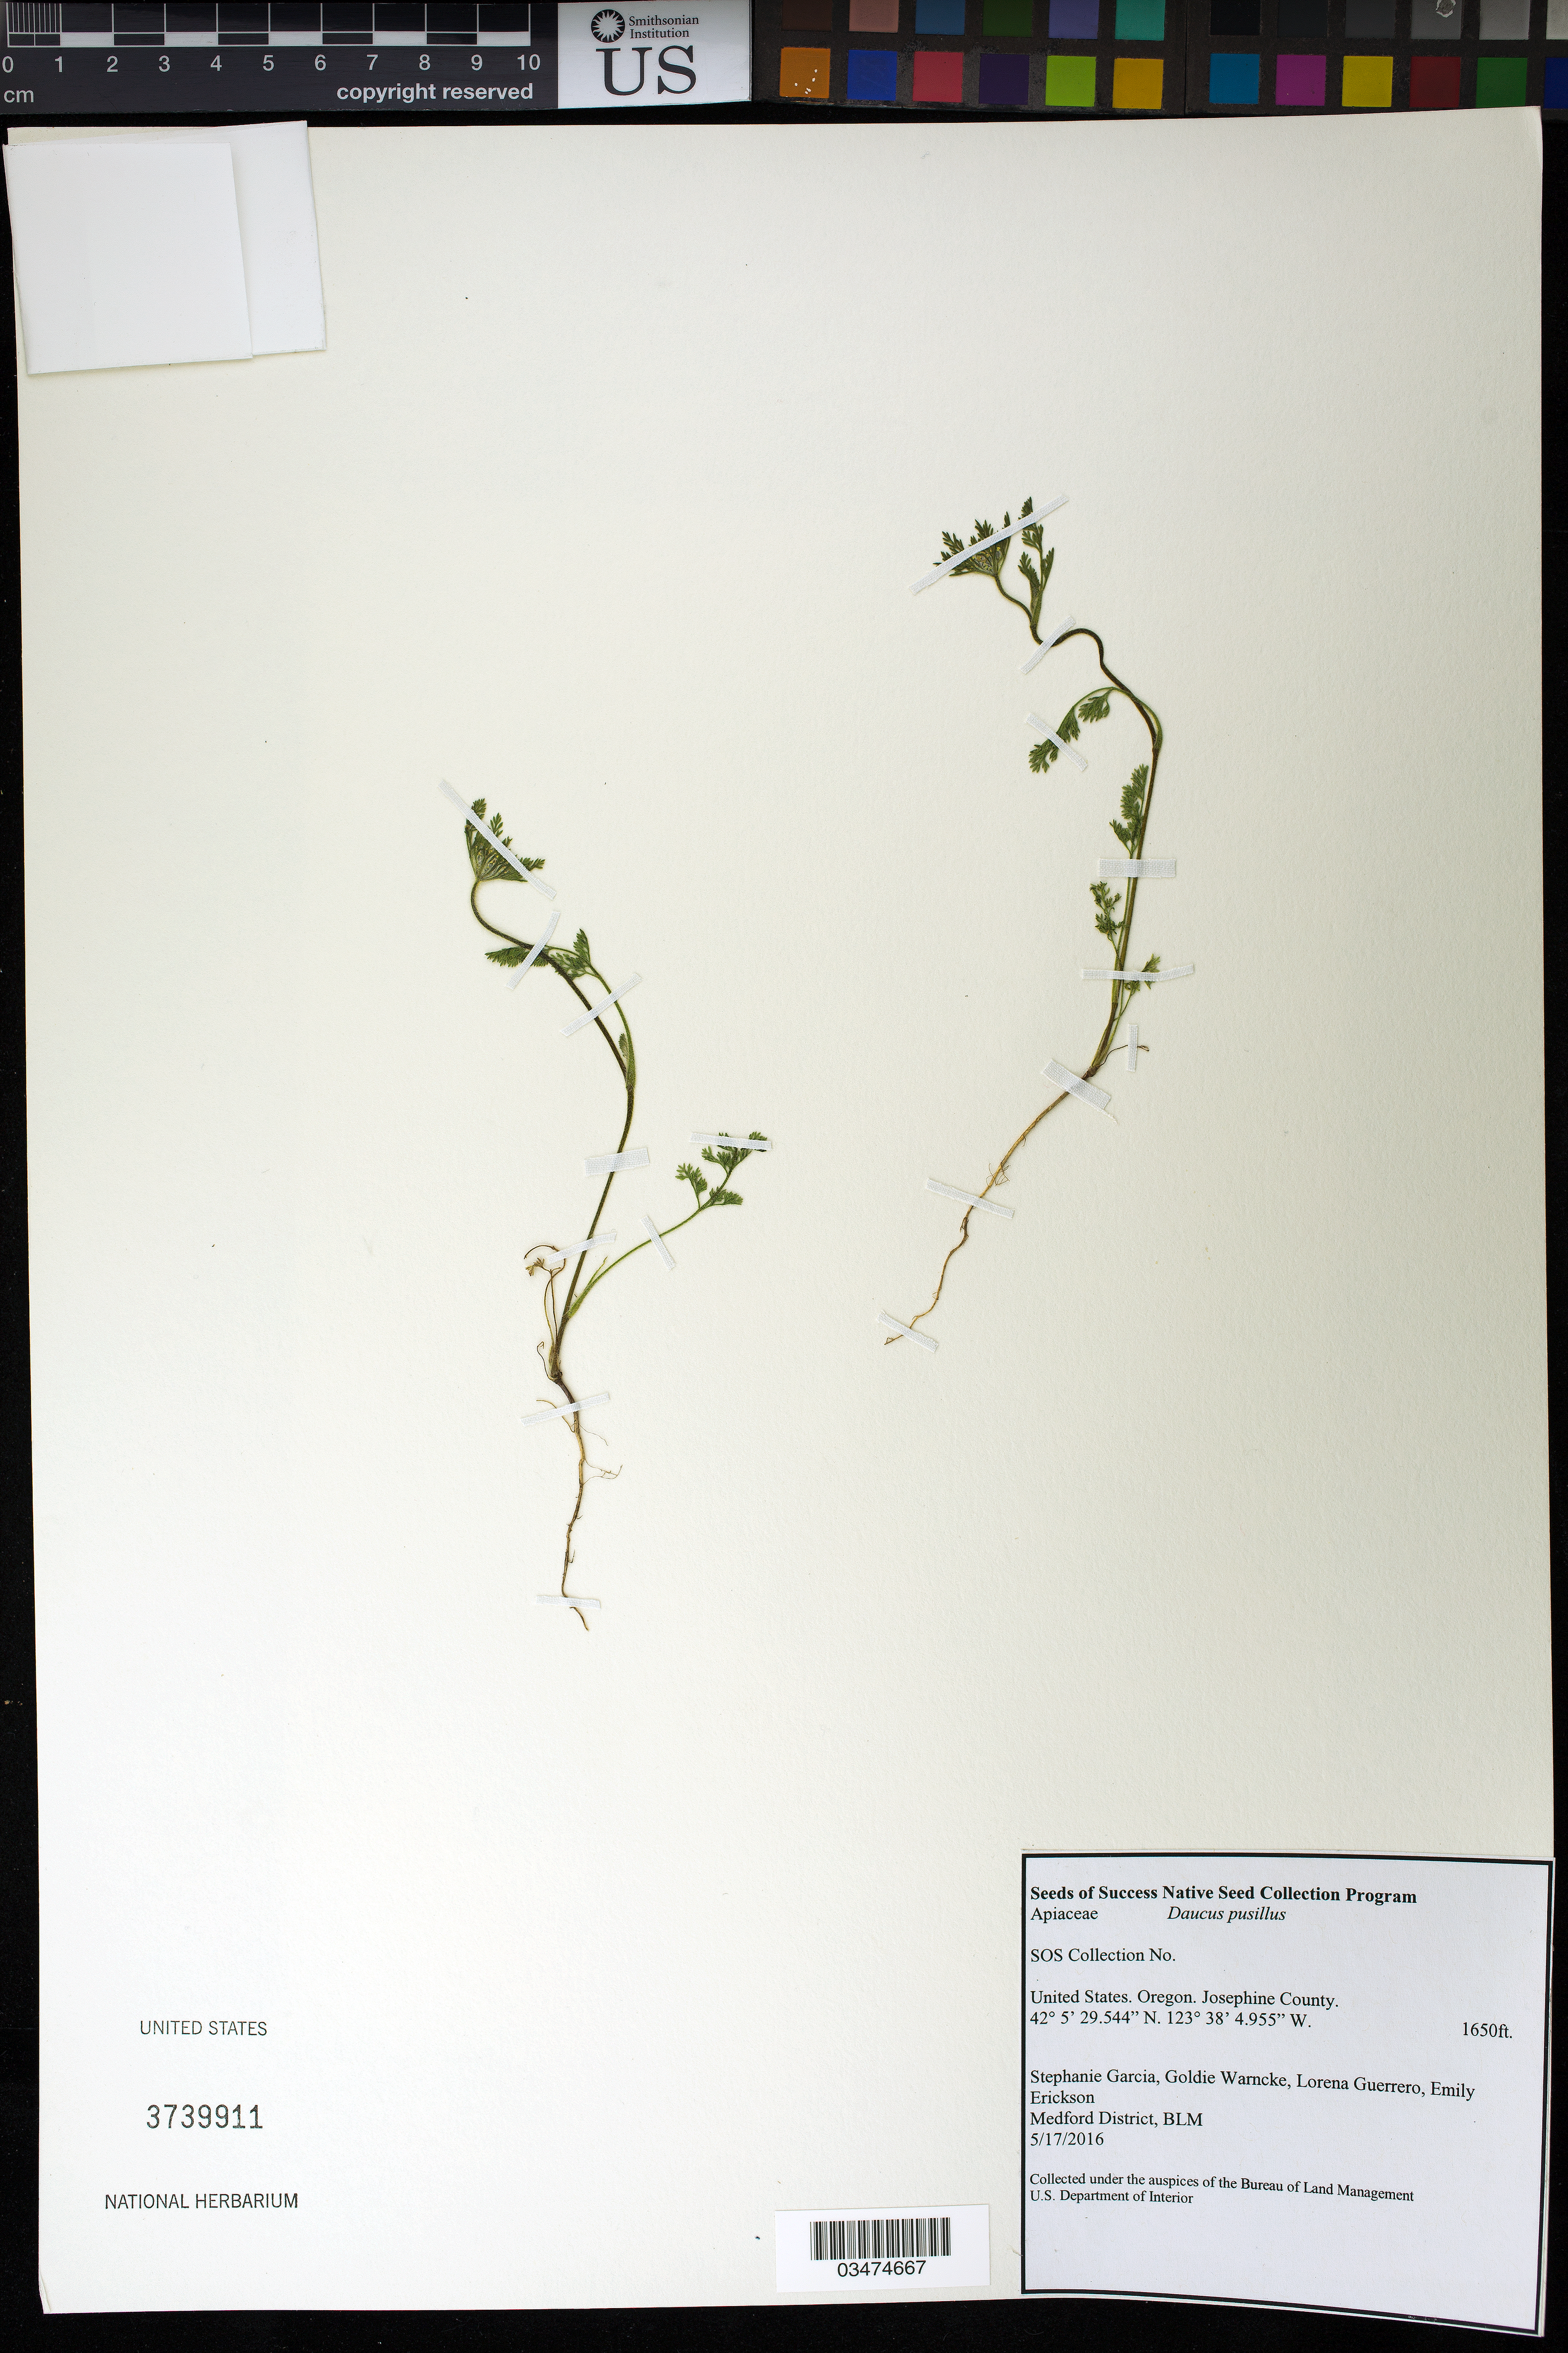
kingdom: Plantae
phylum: Tracheophyta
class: Magnoliopsida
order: Apiales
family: Apiaceae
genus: Daucus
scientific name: Daucus pusillus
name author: Michx.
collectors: S. Garcia, G. Warncke, Guerrero, L. & E. Erickson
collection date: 2016-05-17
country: United States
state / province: Oregon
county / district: Josephine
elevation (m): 503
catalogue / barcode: US 3739911